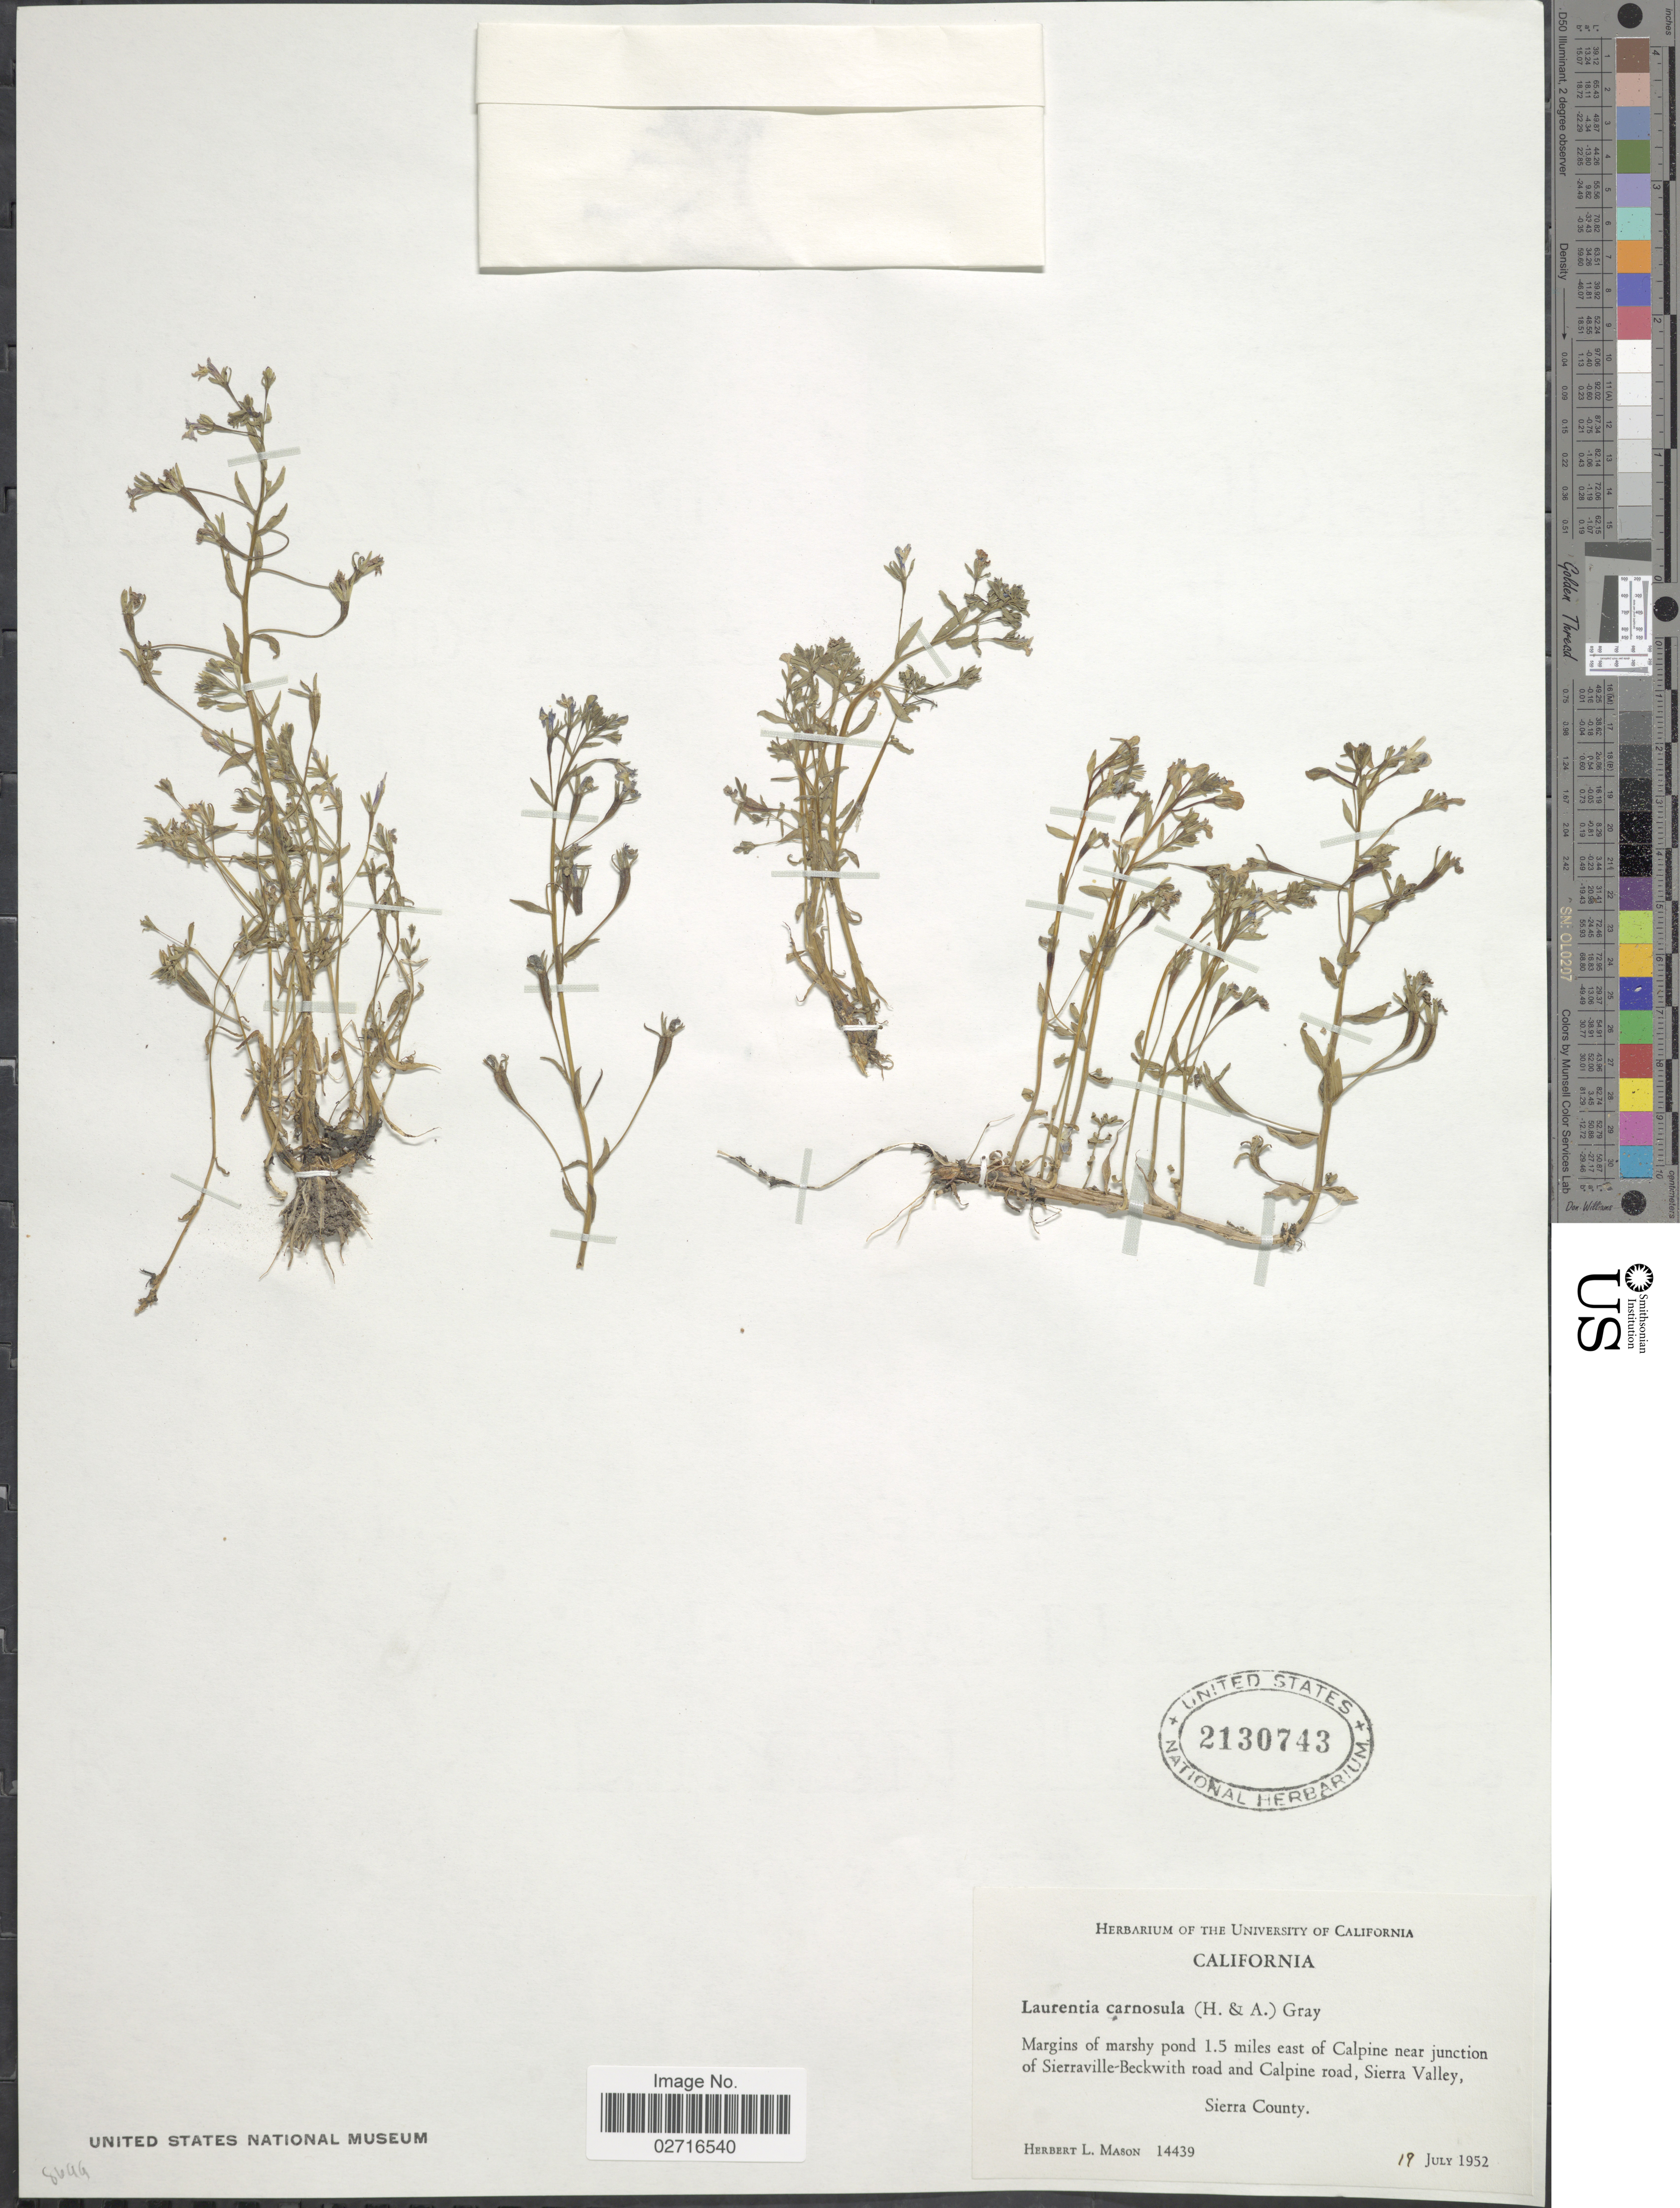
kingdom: Plantae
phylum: Tracheophyta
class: Magnoliopsida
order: Asterales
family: Campanulaceae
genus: Laurentia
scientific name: Laurentia carnosula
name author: (Hook. & Arn.) Benth. ex A. Gray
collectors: H. L. Mason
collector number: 14439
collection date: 1952-07-19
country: United States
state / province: California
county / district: Sierra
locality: Margins of marshy pond 1.5 miles east of Calpine near junction of Sierraville-Beckwith road and Calpine road, Sierra Valley, Sierra County.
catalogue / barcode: US 2130743